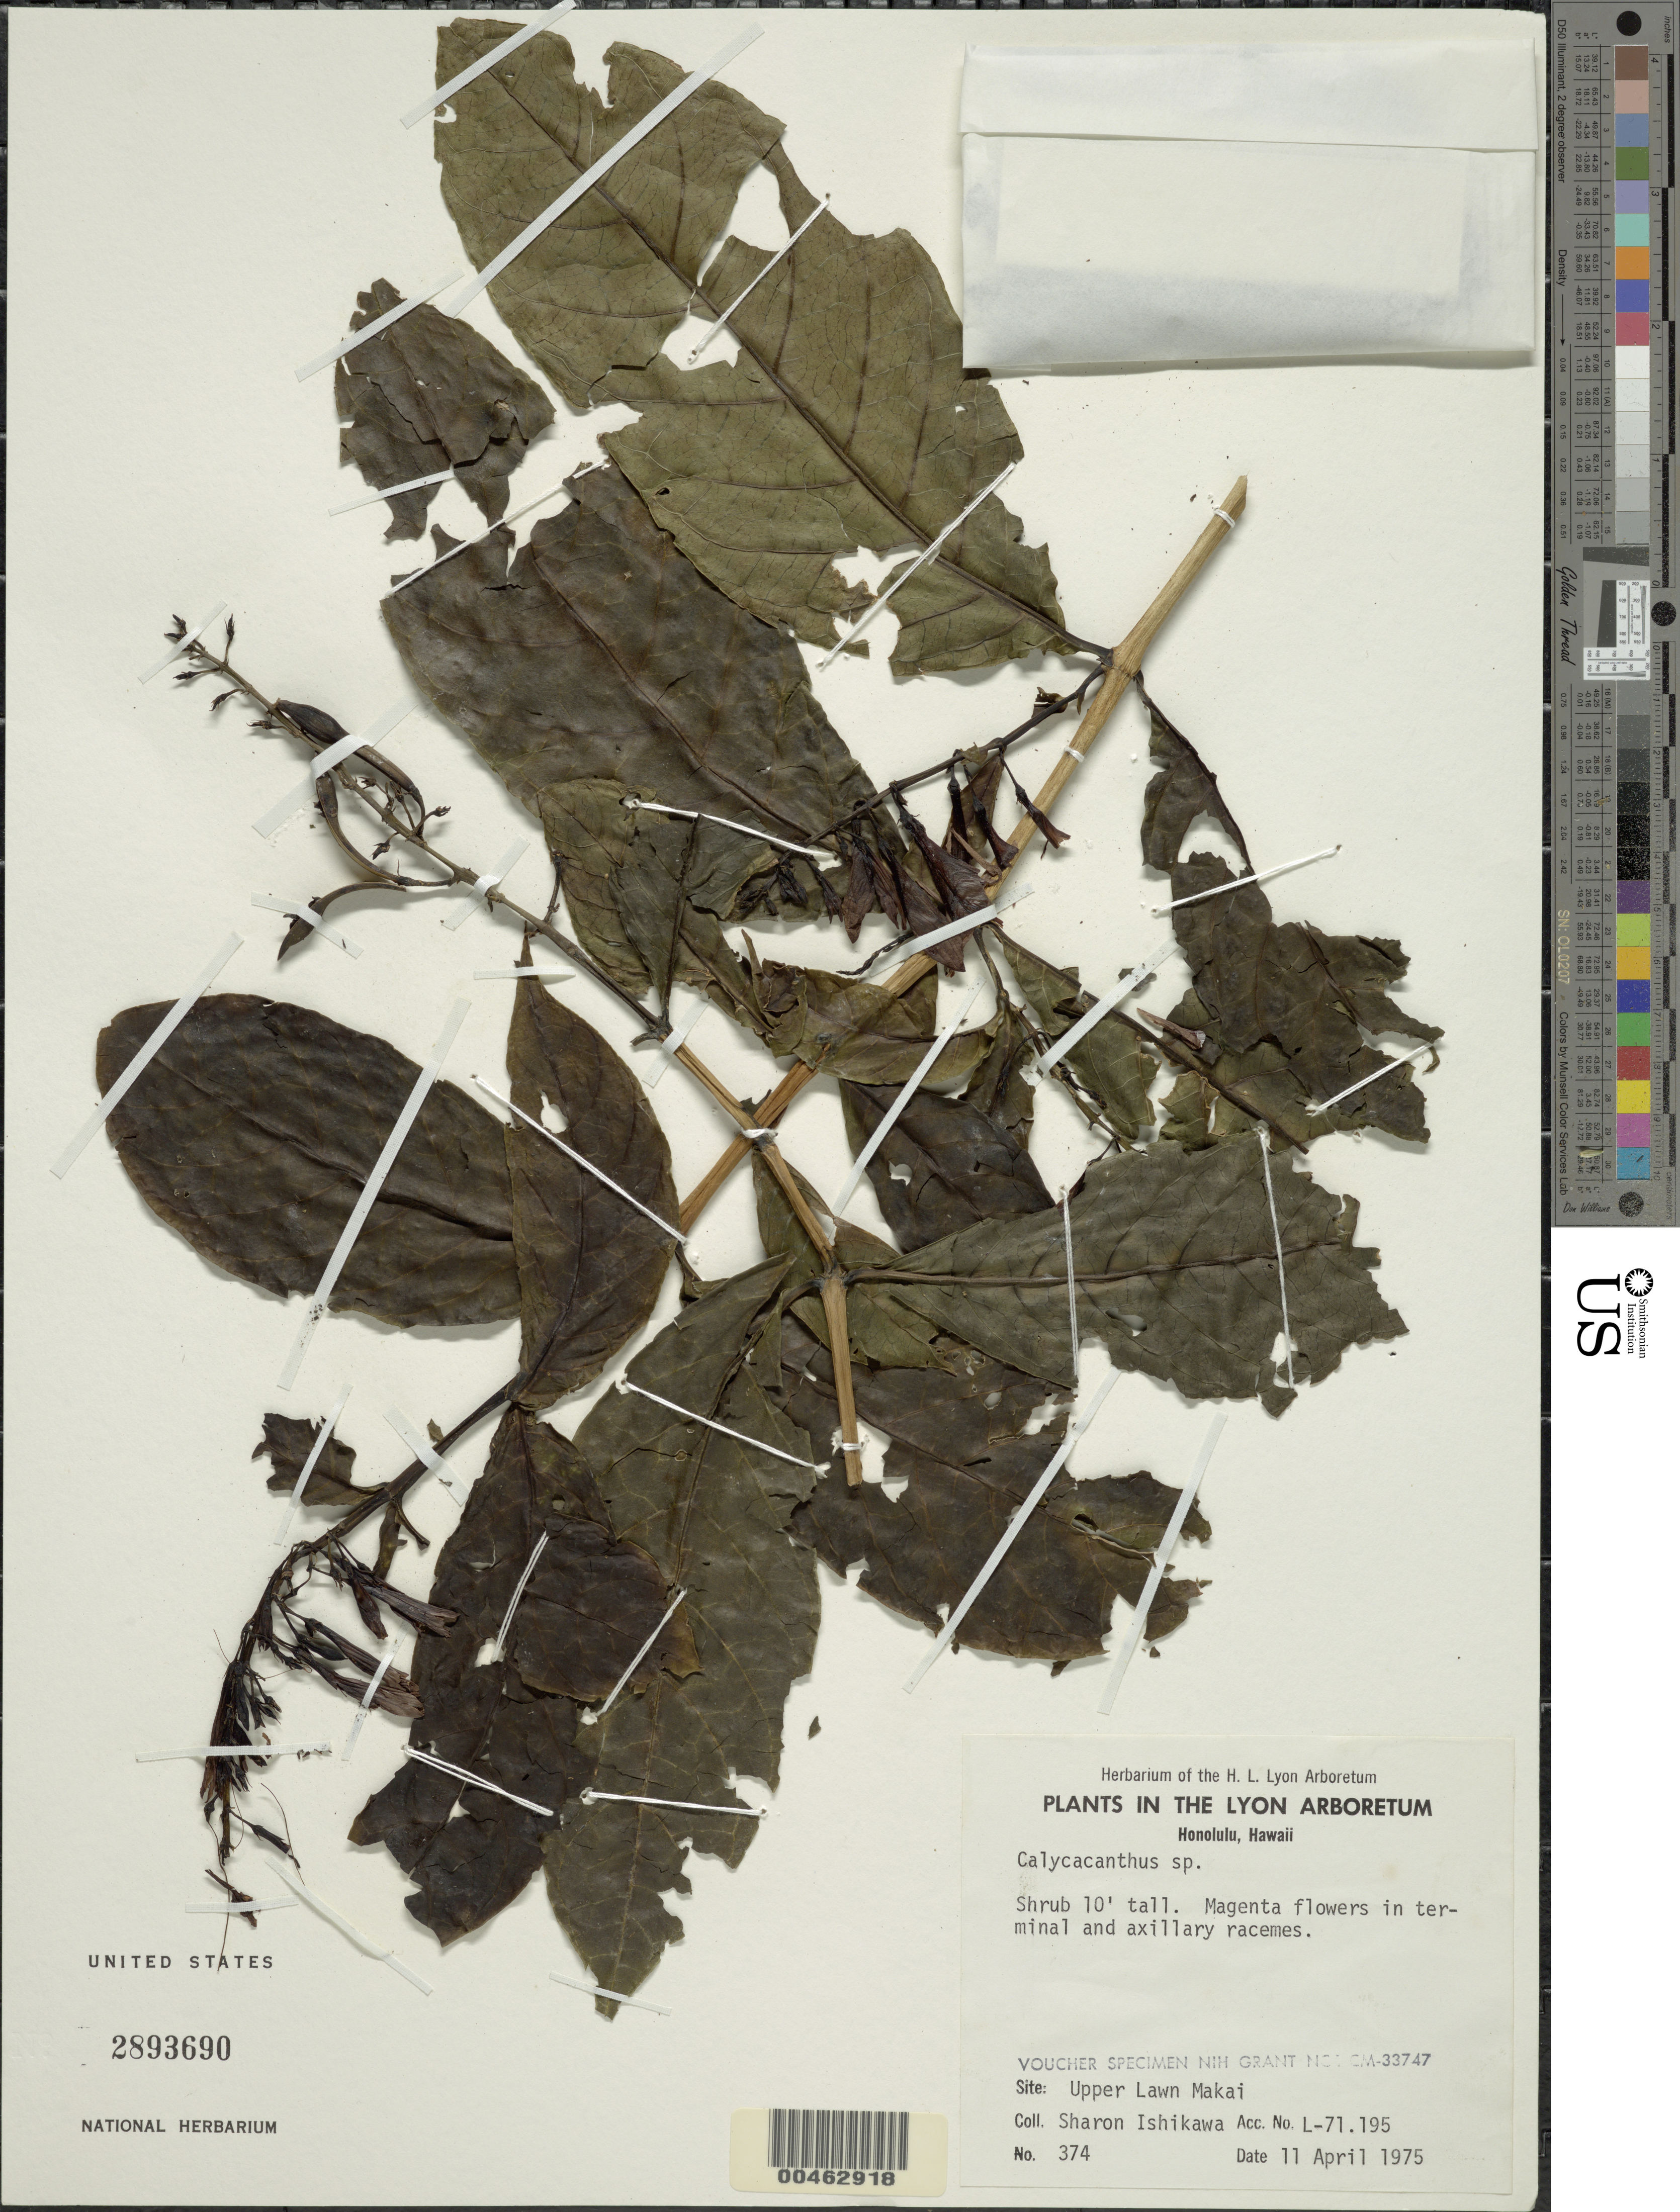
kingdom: Plantae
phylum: Tracheophyta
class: Magnoliopsida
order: Lamiales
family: Acanthaceae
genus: Graptophyllum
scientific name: Graptophyllum sp.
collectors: S. S. Ishikawa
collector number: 374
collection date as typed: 11 Apr 1975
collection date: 1975-04-11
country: United States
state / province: Hawaii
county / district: Honolulu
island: Oahu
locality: Honolulu, Upper Lawn Makai, Lyon Arboretum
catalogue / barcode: US 2893690